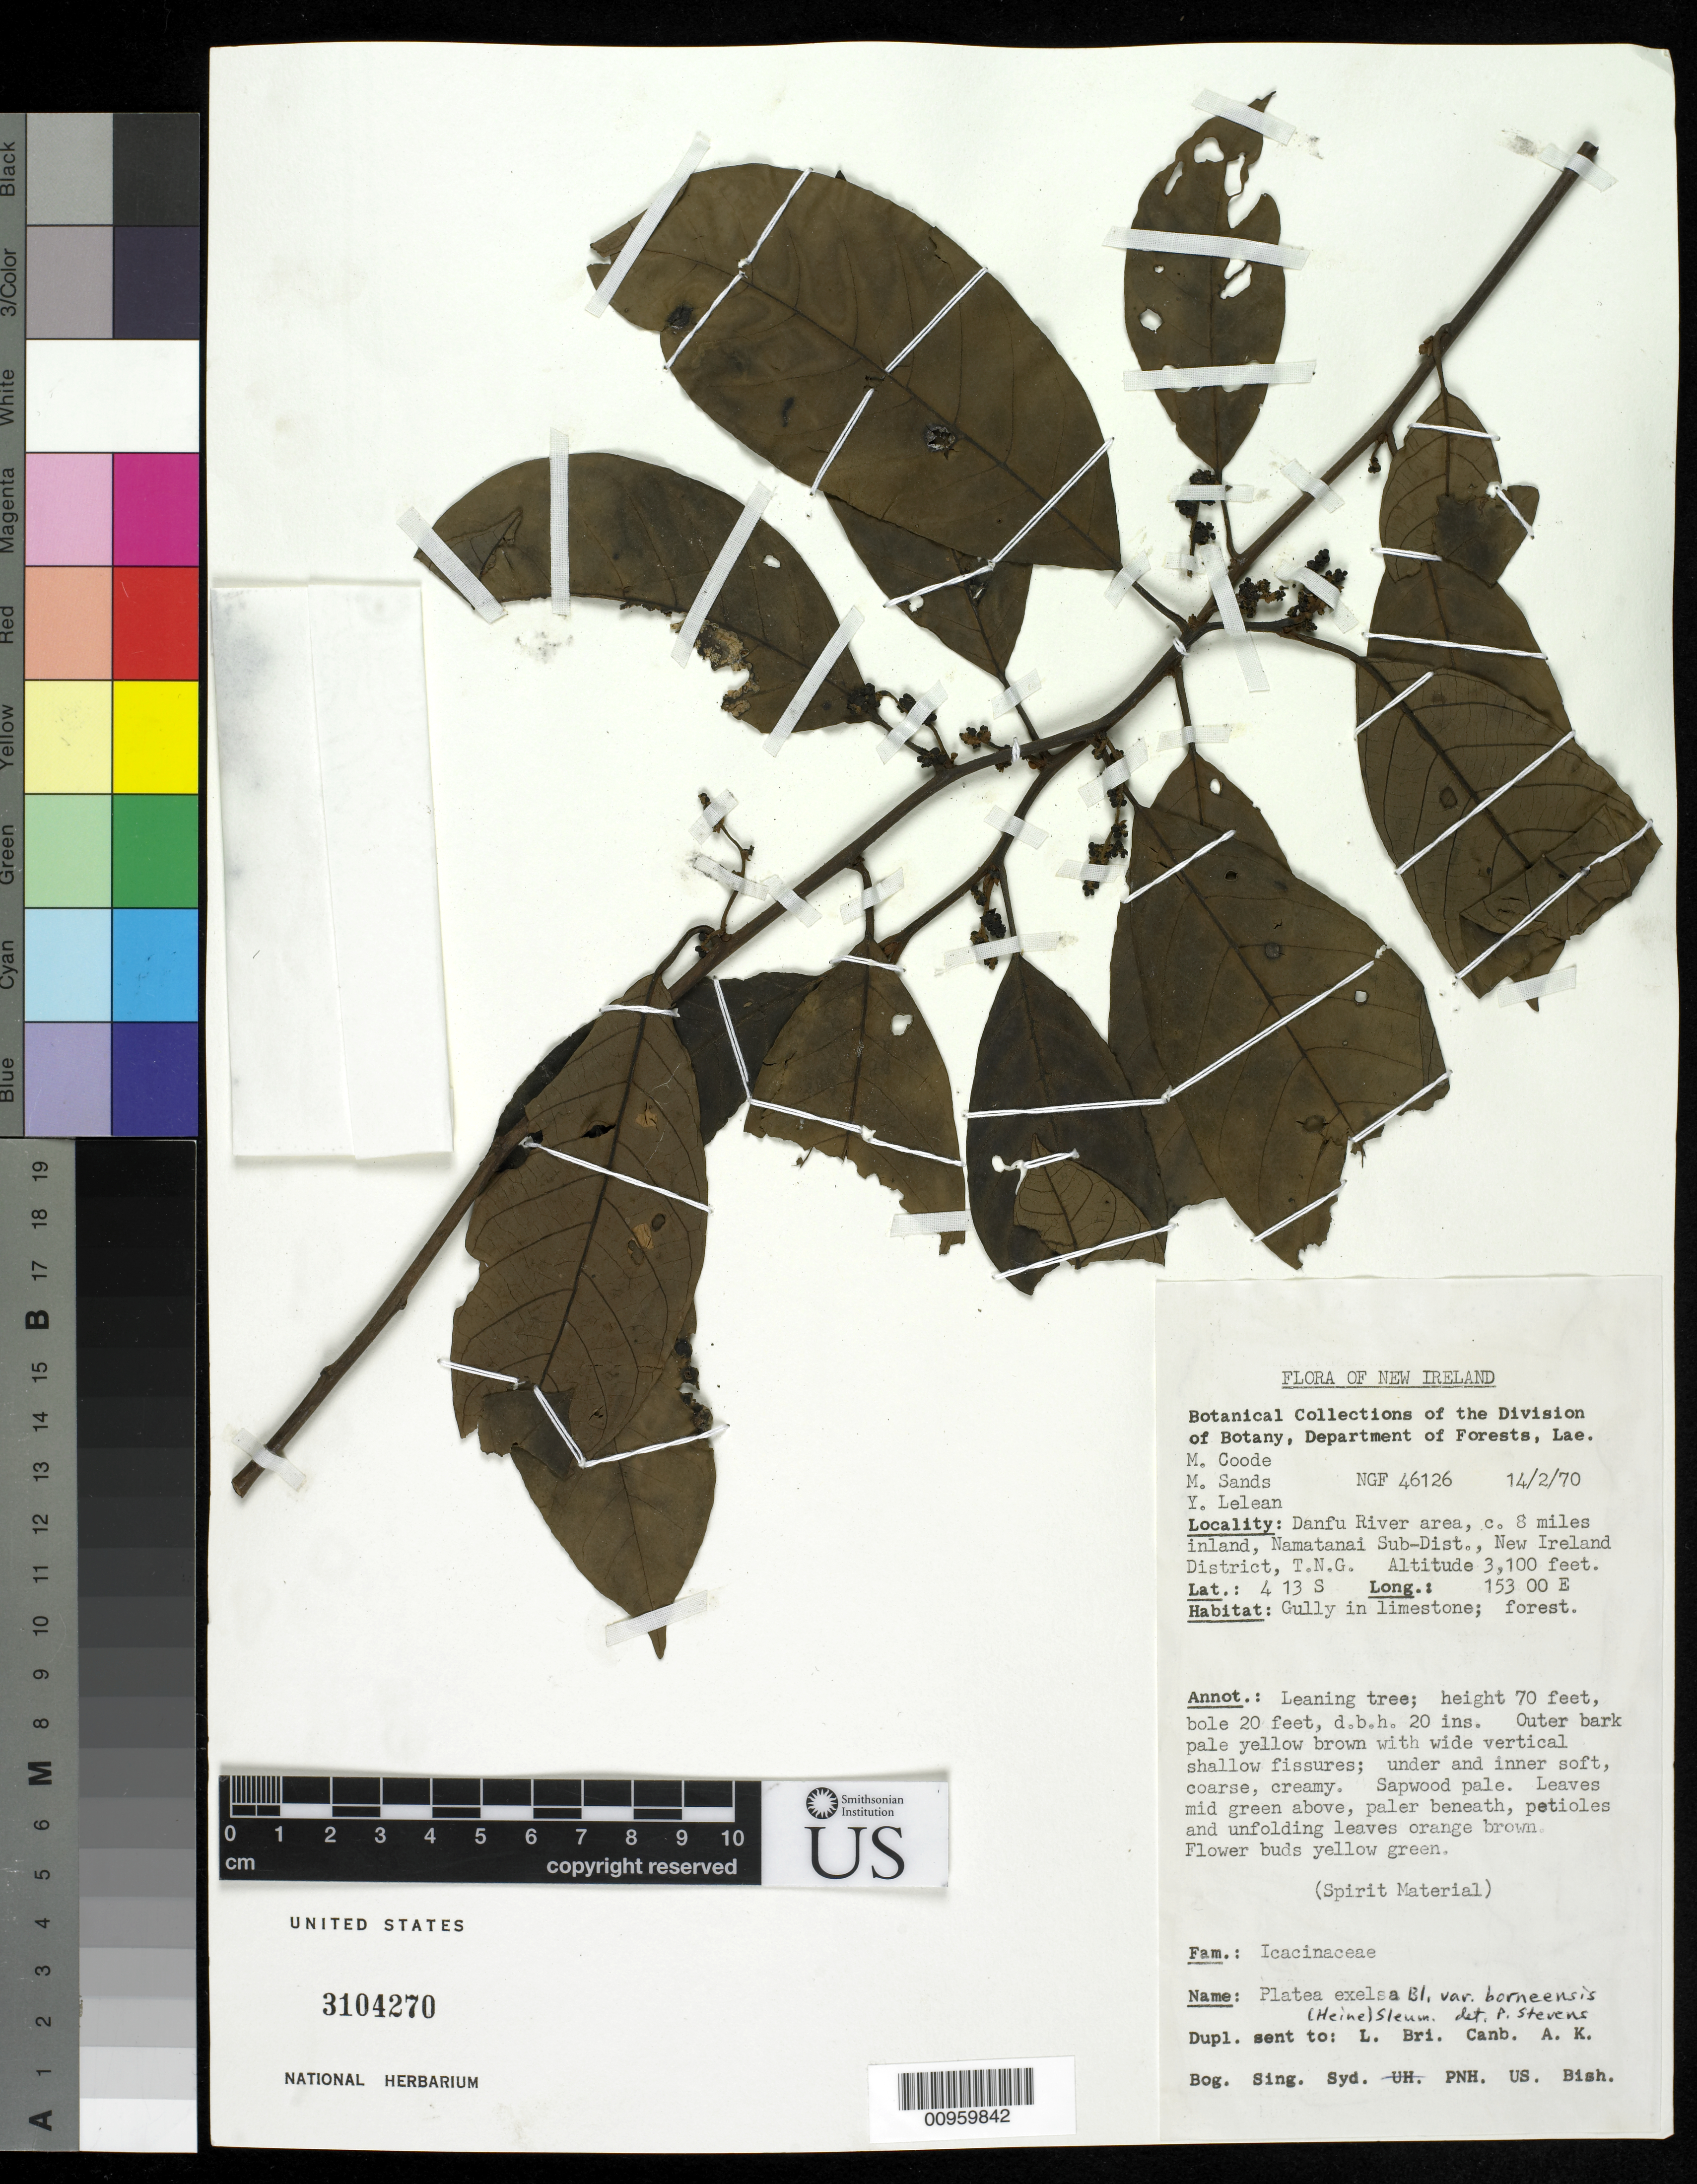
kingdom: Plantae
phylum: Tracheophyta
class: Magnoliopsida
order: Metteniusales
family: Metteniusaceae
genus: Platea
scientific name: Platea excelsa var. borneensia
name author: (Blume) Sleumer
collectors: M. J. E. Coode, M. Sands & Y. Lelean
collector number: NGF 46126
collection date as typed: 14 Feb 1970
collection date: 1970-02-14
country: Papua New Guinea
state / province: New Ireland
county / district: Namatanai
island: New Ireland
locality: Danfu River area; c. 8 miles inland; forest; gully in limestone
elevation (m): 945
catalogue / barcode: US 3104270